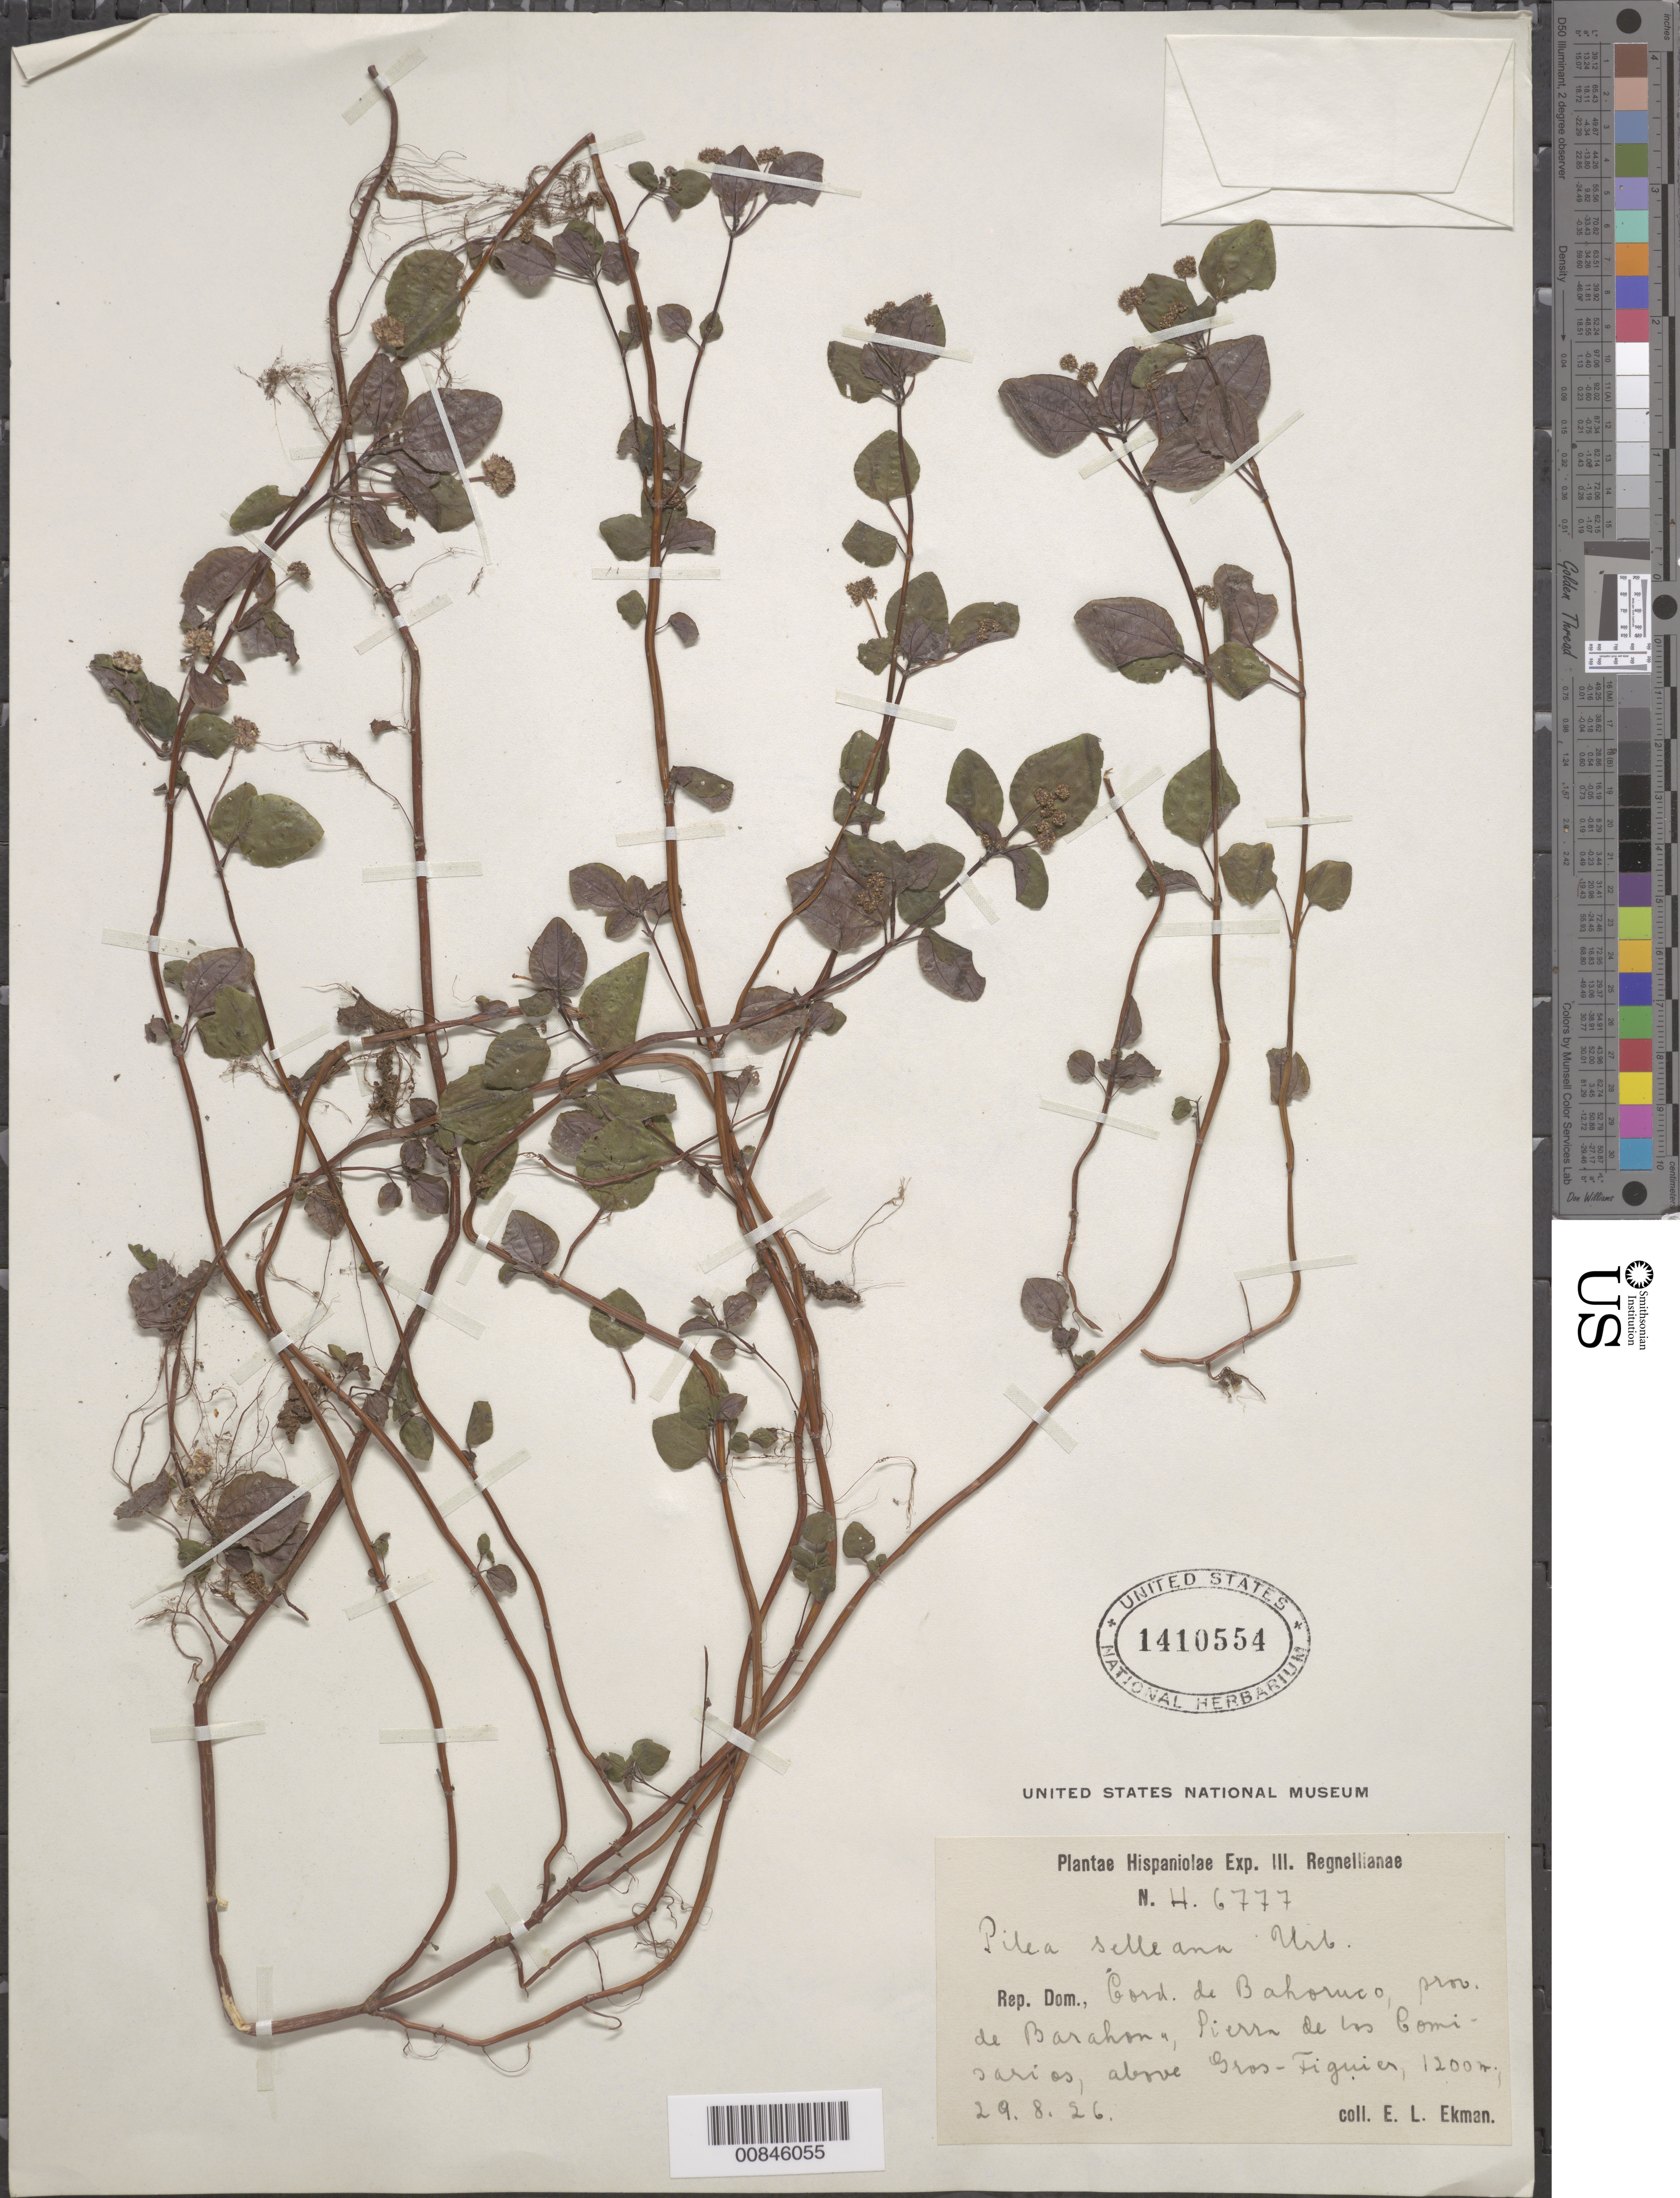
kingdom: Plantae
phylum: Tracheophyta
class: Magnoliopsida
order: Rosales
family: Urticaceae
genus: Pilea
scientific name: Pilea selleana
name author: Urb.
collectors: E. L. Ekman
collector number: H 6777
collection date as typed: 29 Aug 1926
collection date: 1926-08-29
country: Dominican Republic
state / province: Barahona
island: Hispaniola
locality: Cord. de Bahoruco, Sierra de los Comisarios, above Gros-Figuier.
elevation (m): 1200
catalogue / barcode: US 1410554